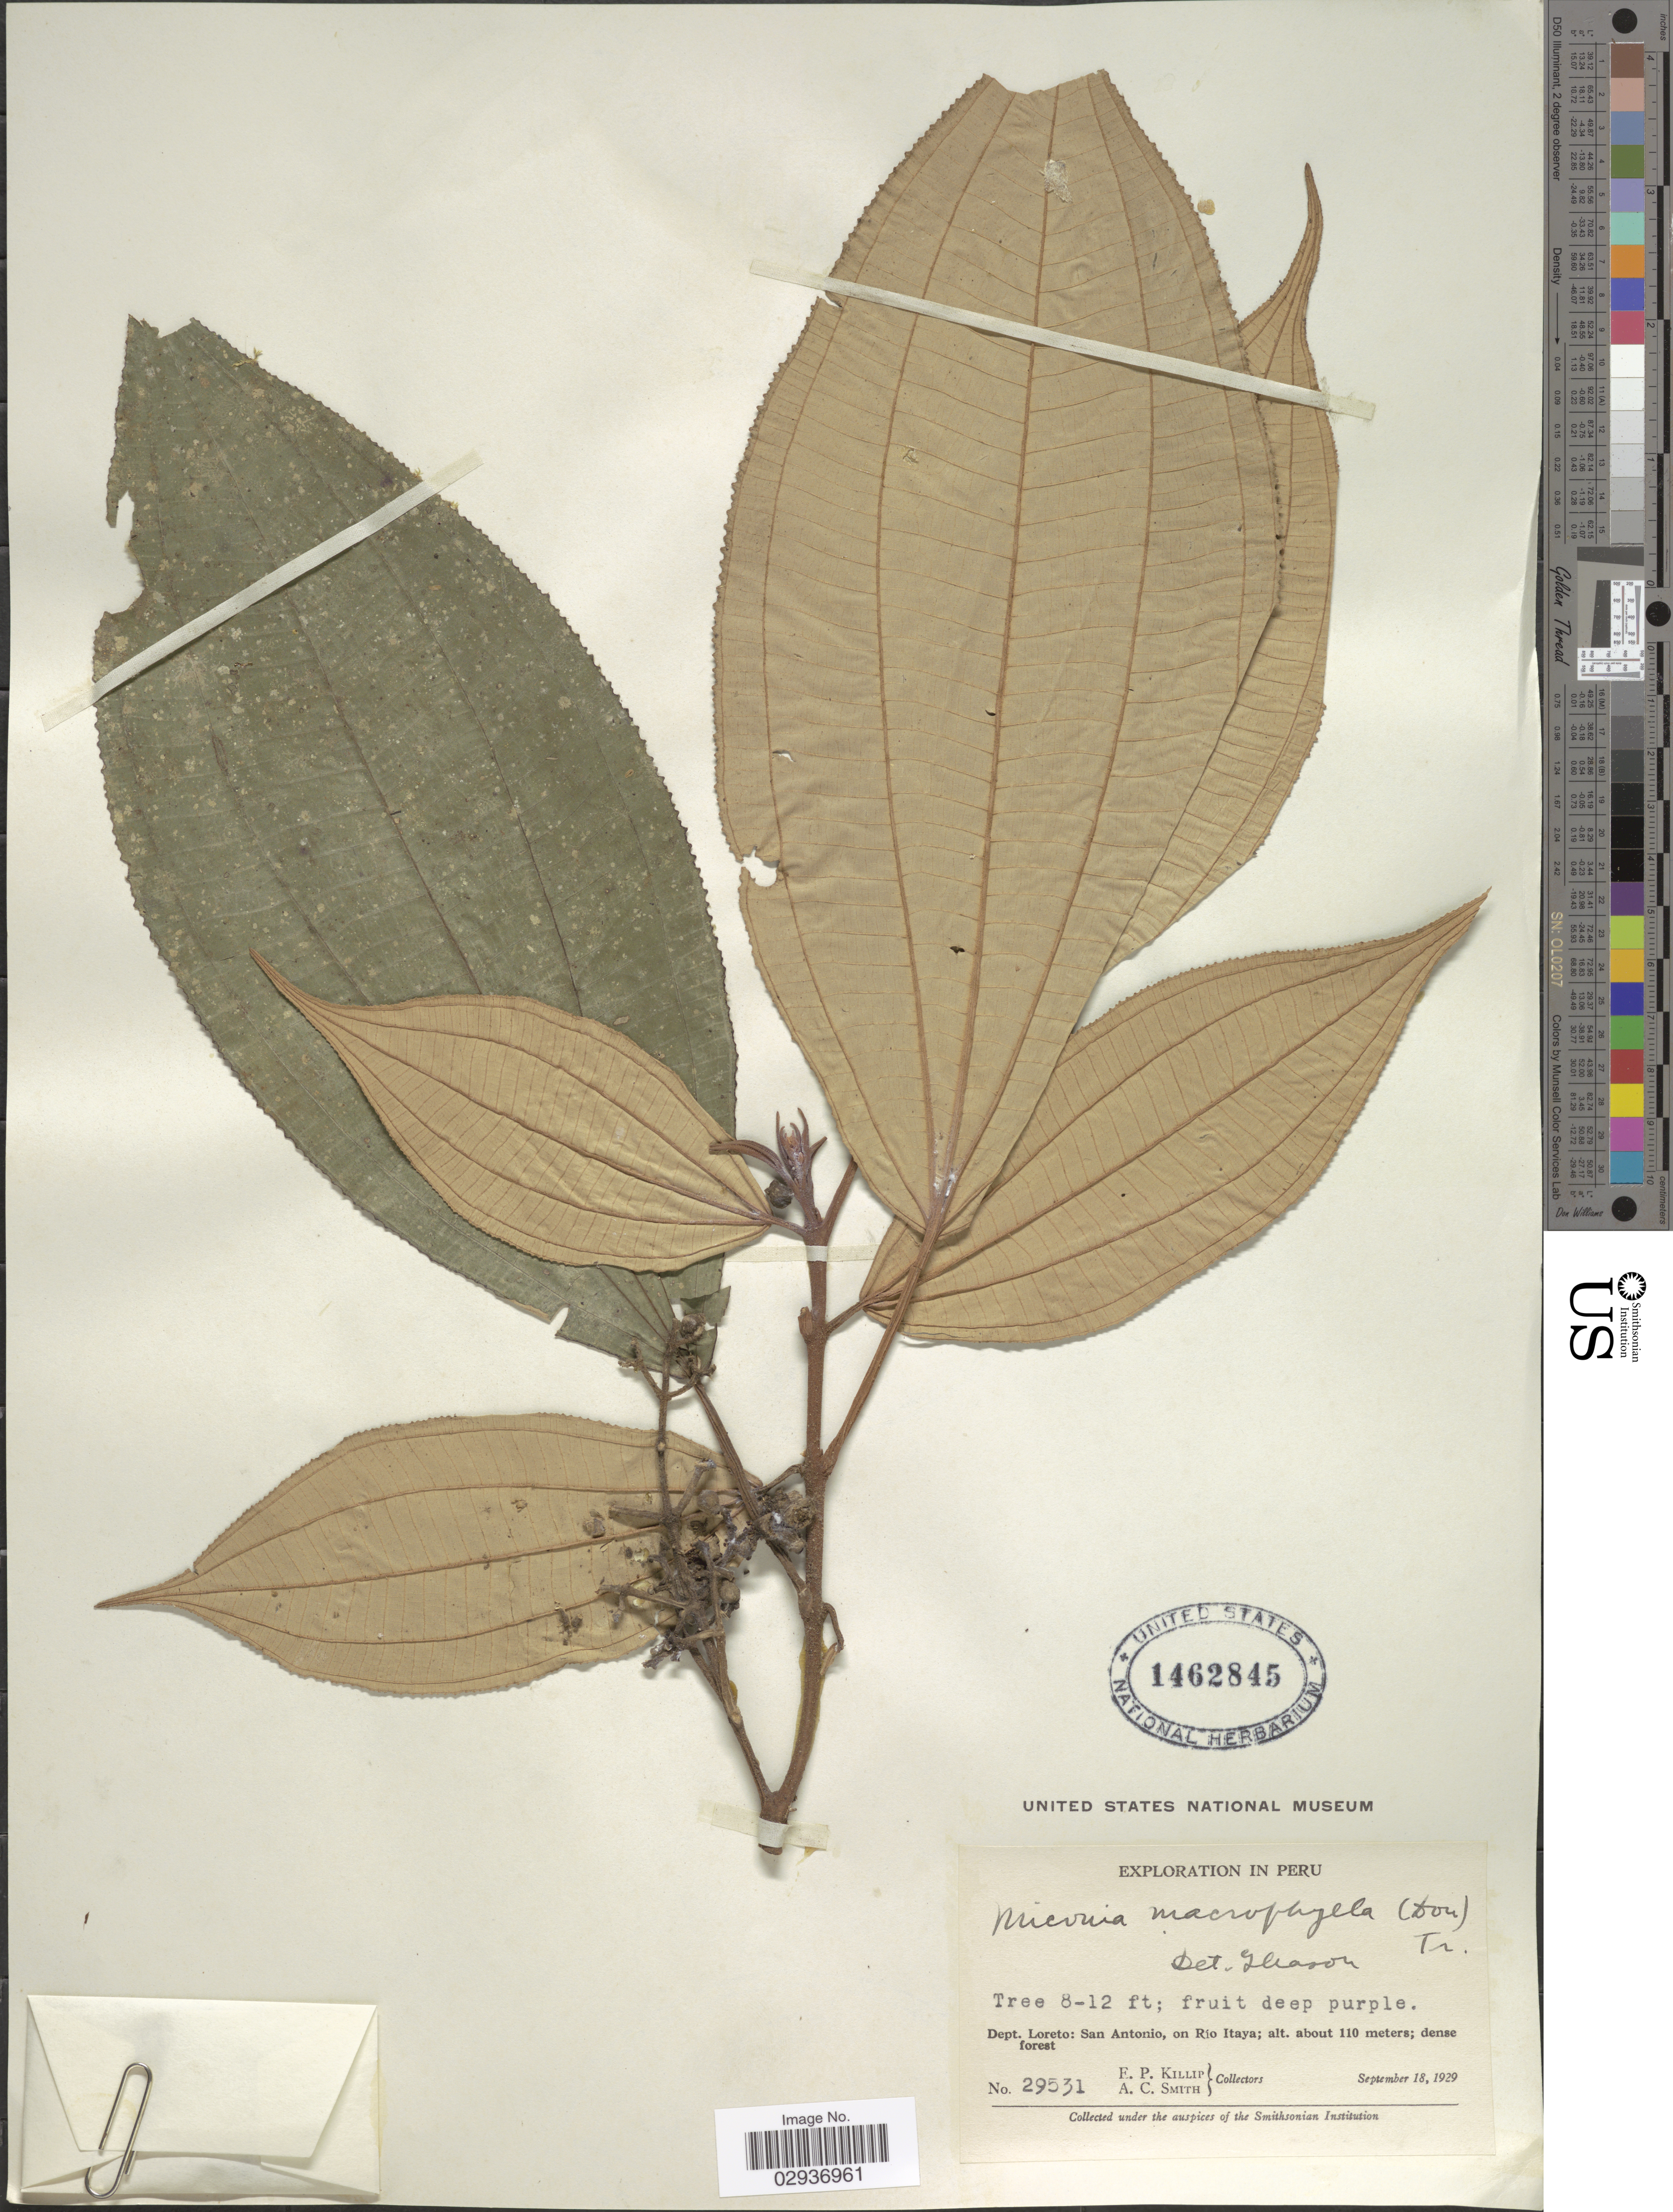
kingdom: Plantae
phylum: Tracheophyta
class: Magnoliopsida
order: Myrtales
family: Melastomataceae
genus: Miconia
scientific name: Miconia bubalina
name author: Naudin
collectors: E. P. Killip & A. C. Smith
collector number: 29531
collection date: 1929-09-18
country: Peru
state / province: Loreto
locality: Dept. Loreto: San Antonio, on Río Itaya.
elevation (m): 110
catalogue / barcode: US 1462845